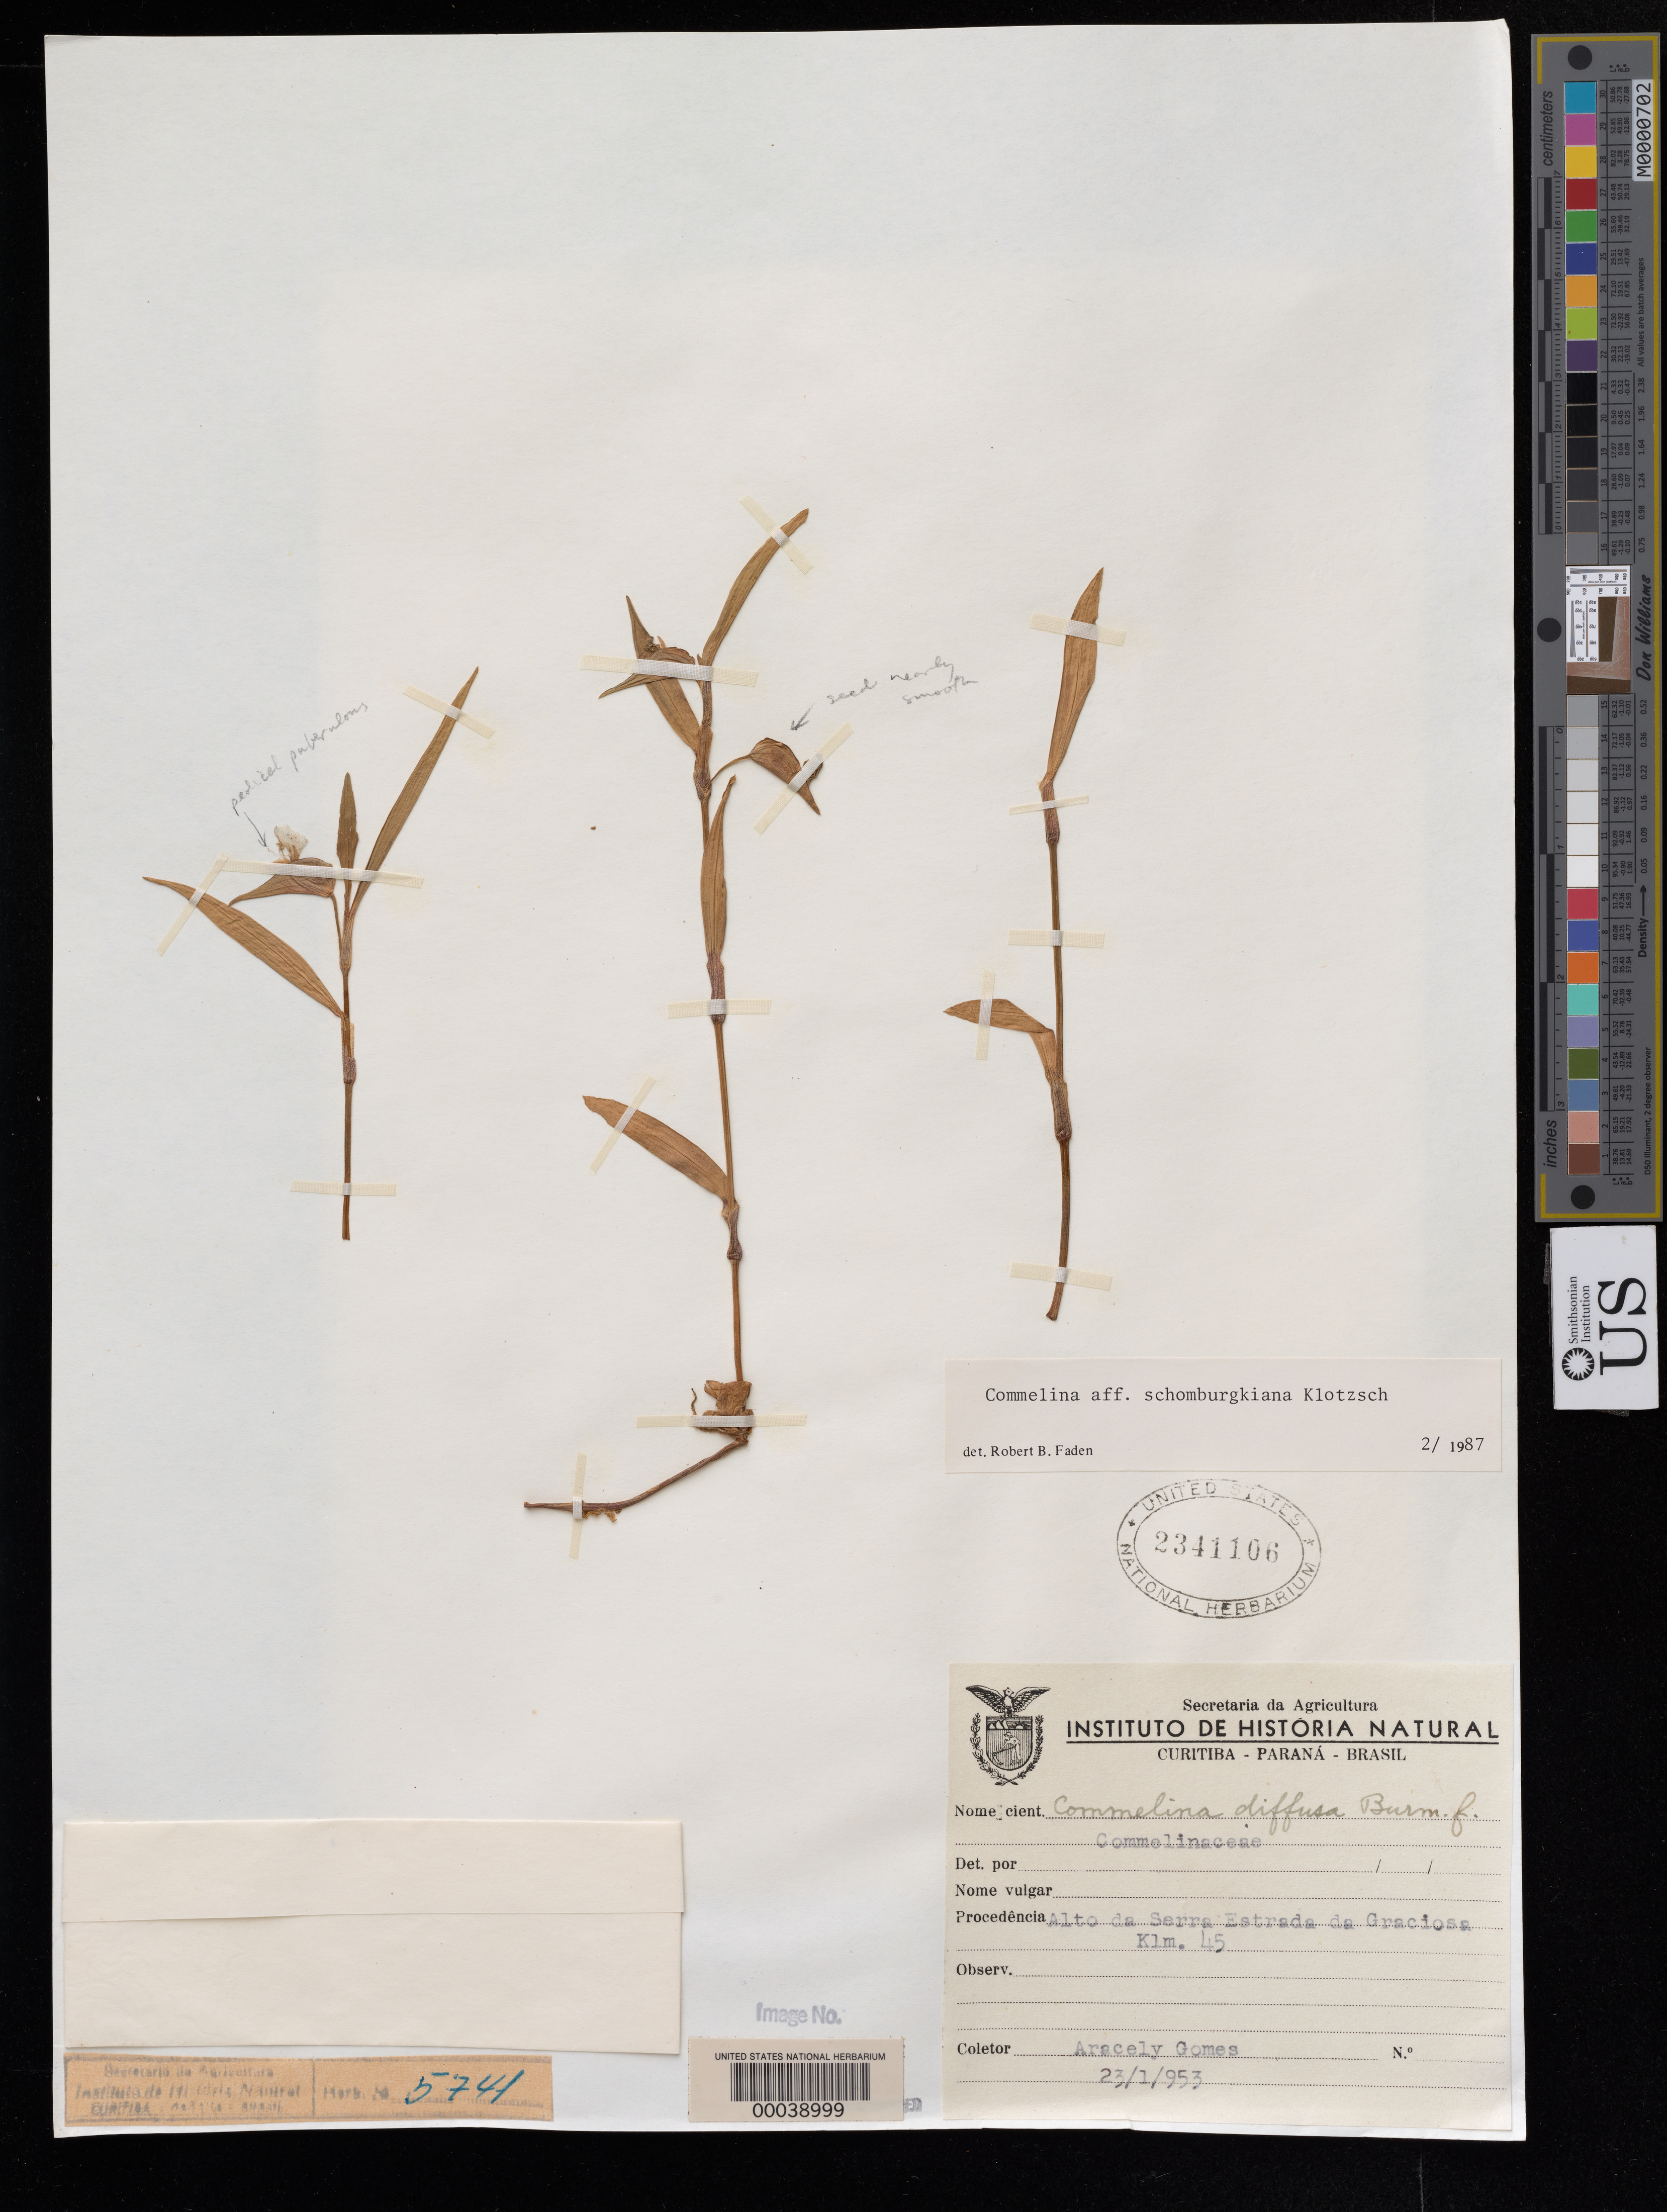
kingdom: Plantae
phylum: Tracheophyta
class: Liliopsida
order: Commelinales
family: Commelinaceae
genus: Commelina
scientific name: Commelina schomburgkiana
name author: Klotzsch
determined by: Faden, Robert B., (US), Smithsonian Institution - National Museum of Natural History (UNITED STATES)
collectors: A. Gomes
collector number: Herb. No. 5741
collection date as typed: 23 Jan 1953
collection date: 1953-01-23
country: Brazil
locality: Serra Estrada da Graciosa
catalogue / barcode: US 2341106